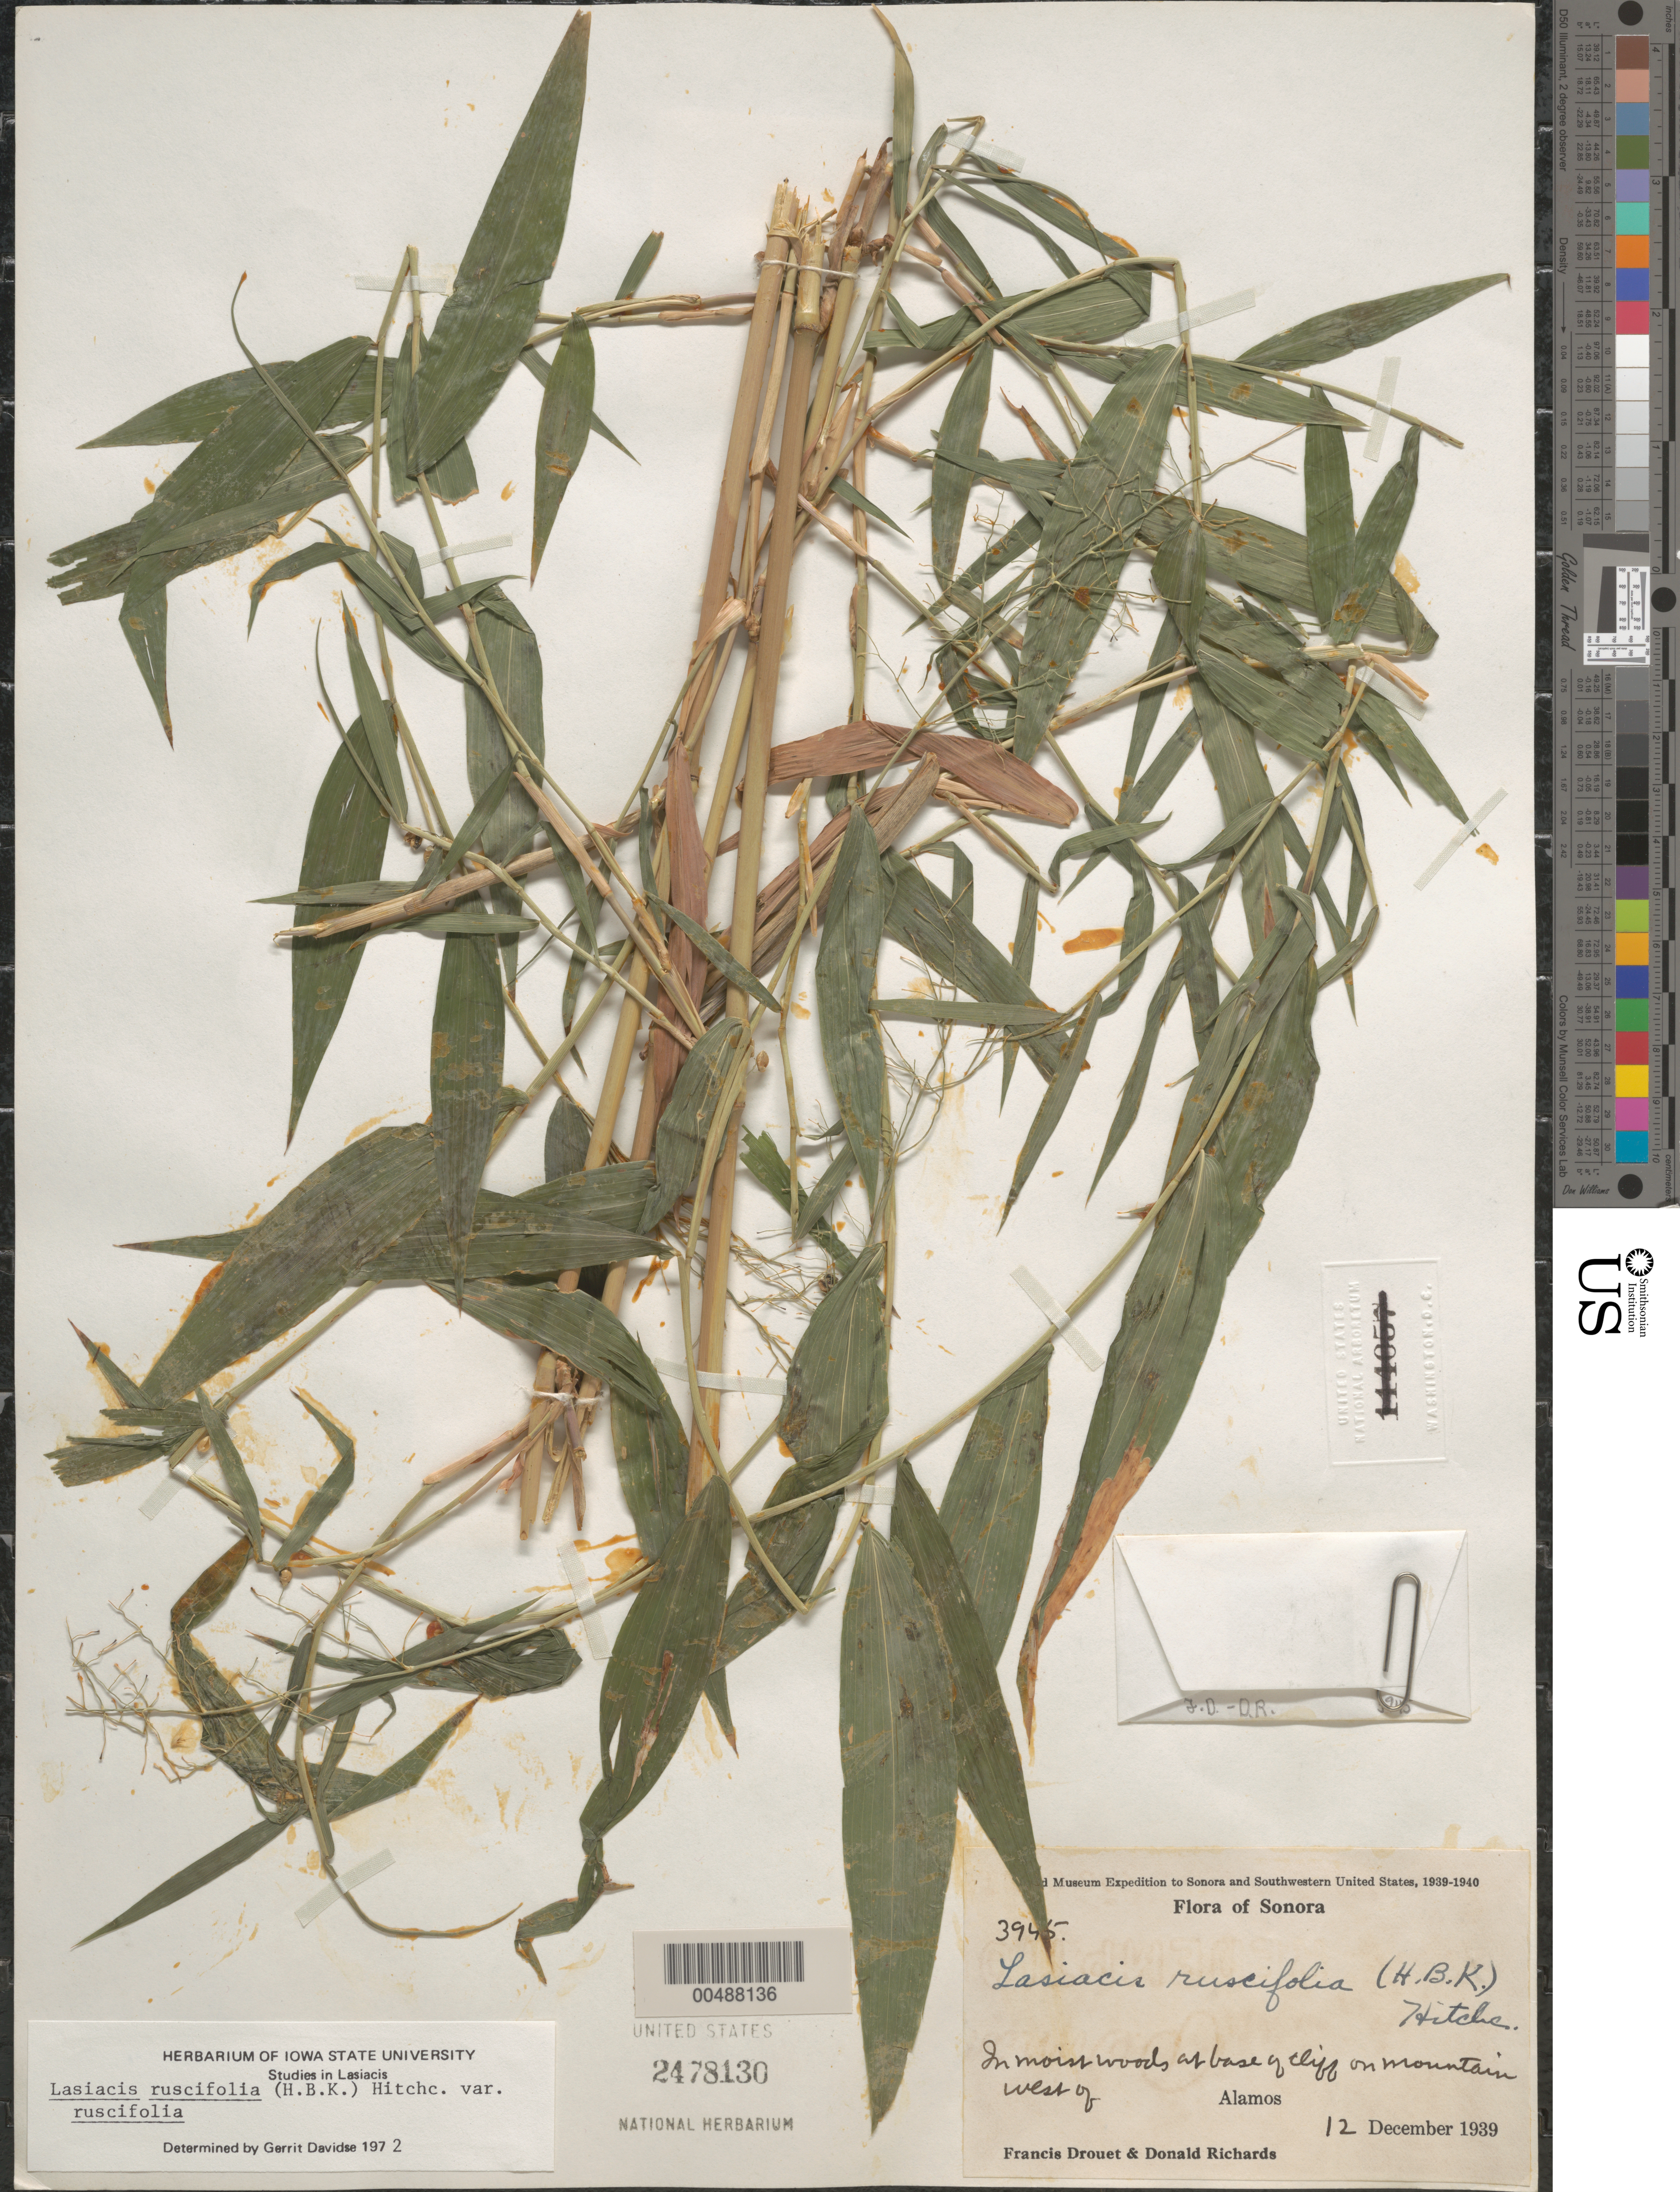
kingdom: Plantae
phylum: Tracheophyta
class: Liliopsida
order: Poales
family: Poaceae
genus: Lasiacis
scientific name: Lasiacis ruscifolia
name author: (Kunth) Hitchc.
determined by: Davidse, Gerrit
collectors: F. E. Drouet & D. Richards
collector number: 3945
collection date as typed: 12 Dec 1939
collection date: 1939-12-12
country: Mexico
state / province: Sonora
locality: On mtn W of Alamos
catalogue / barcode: US 2478130